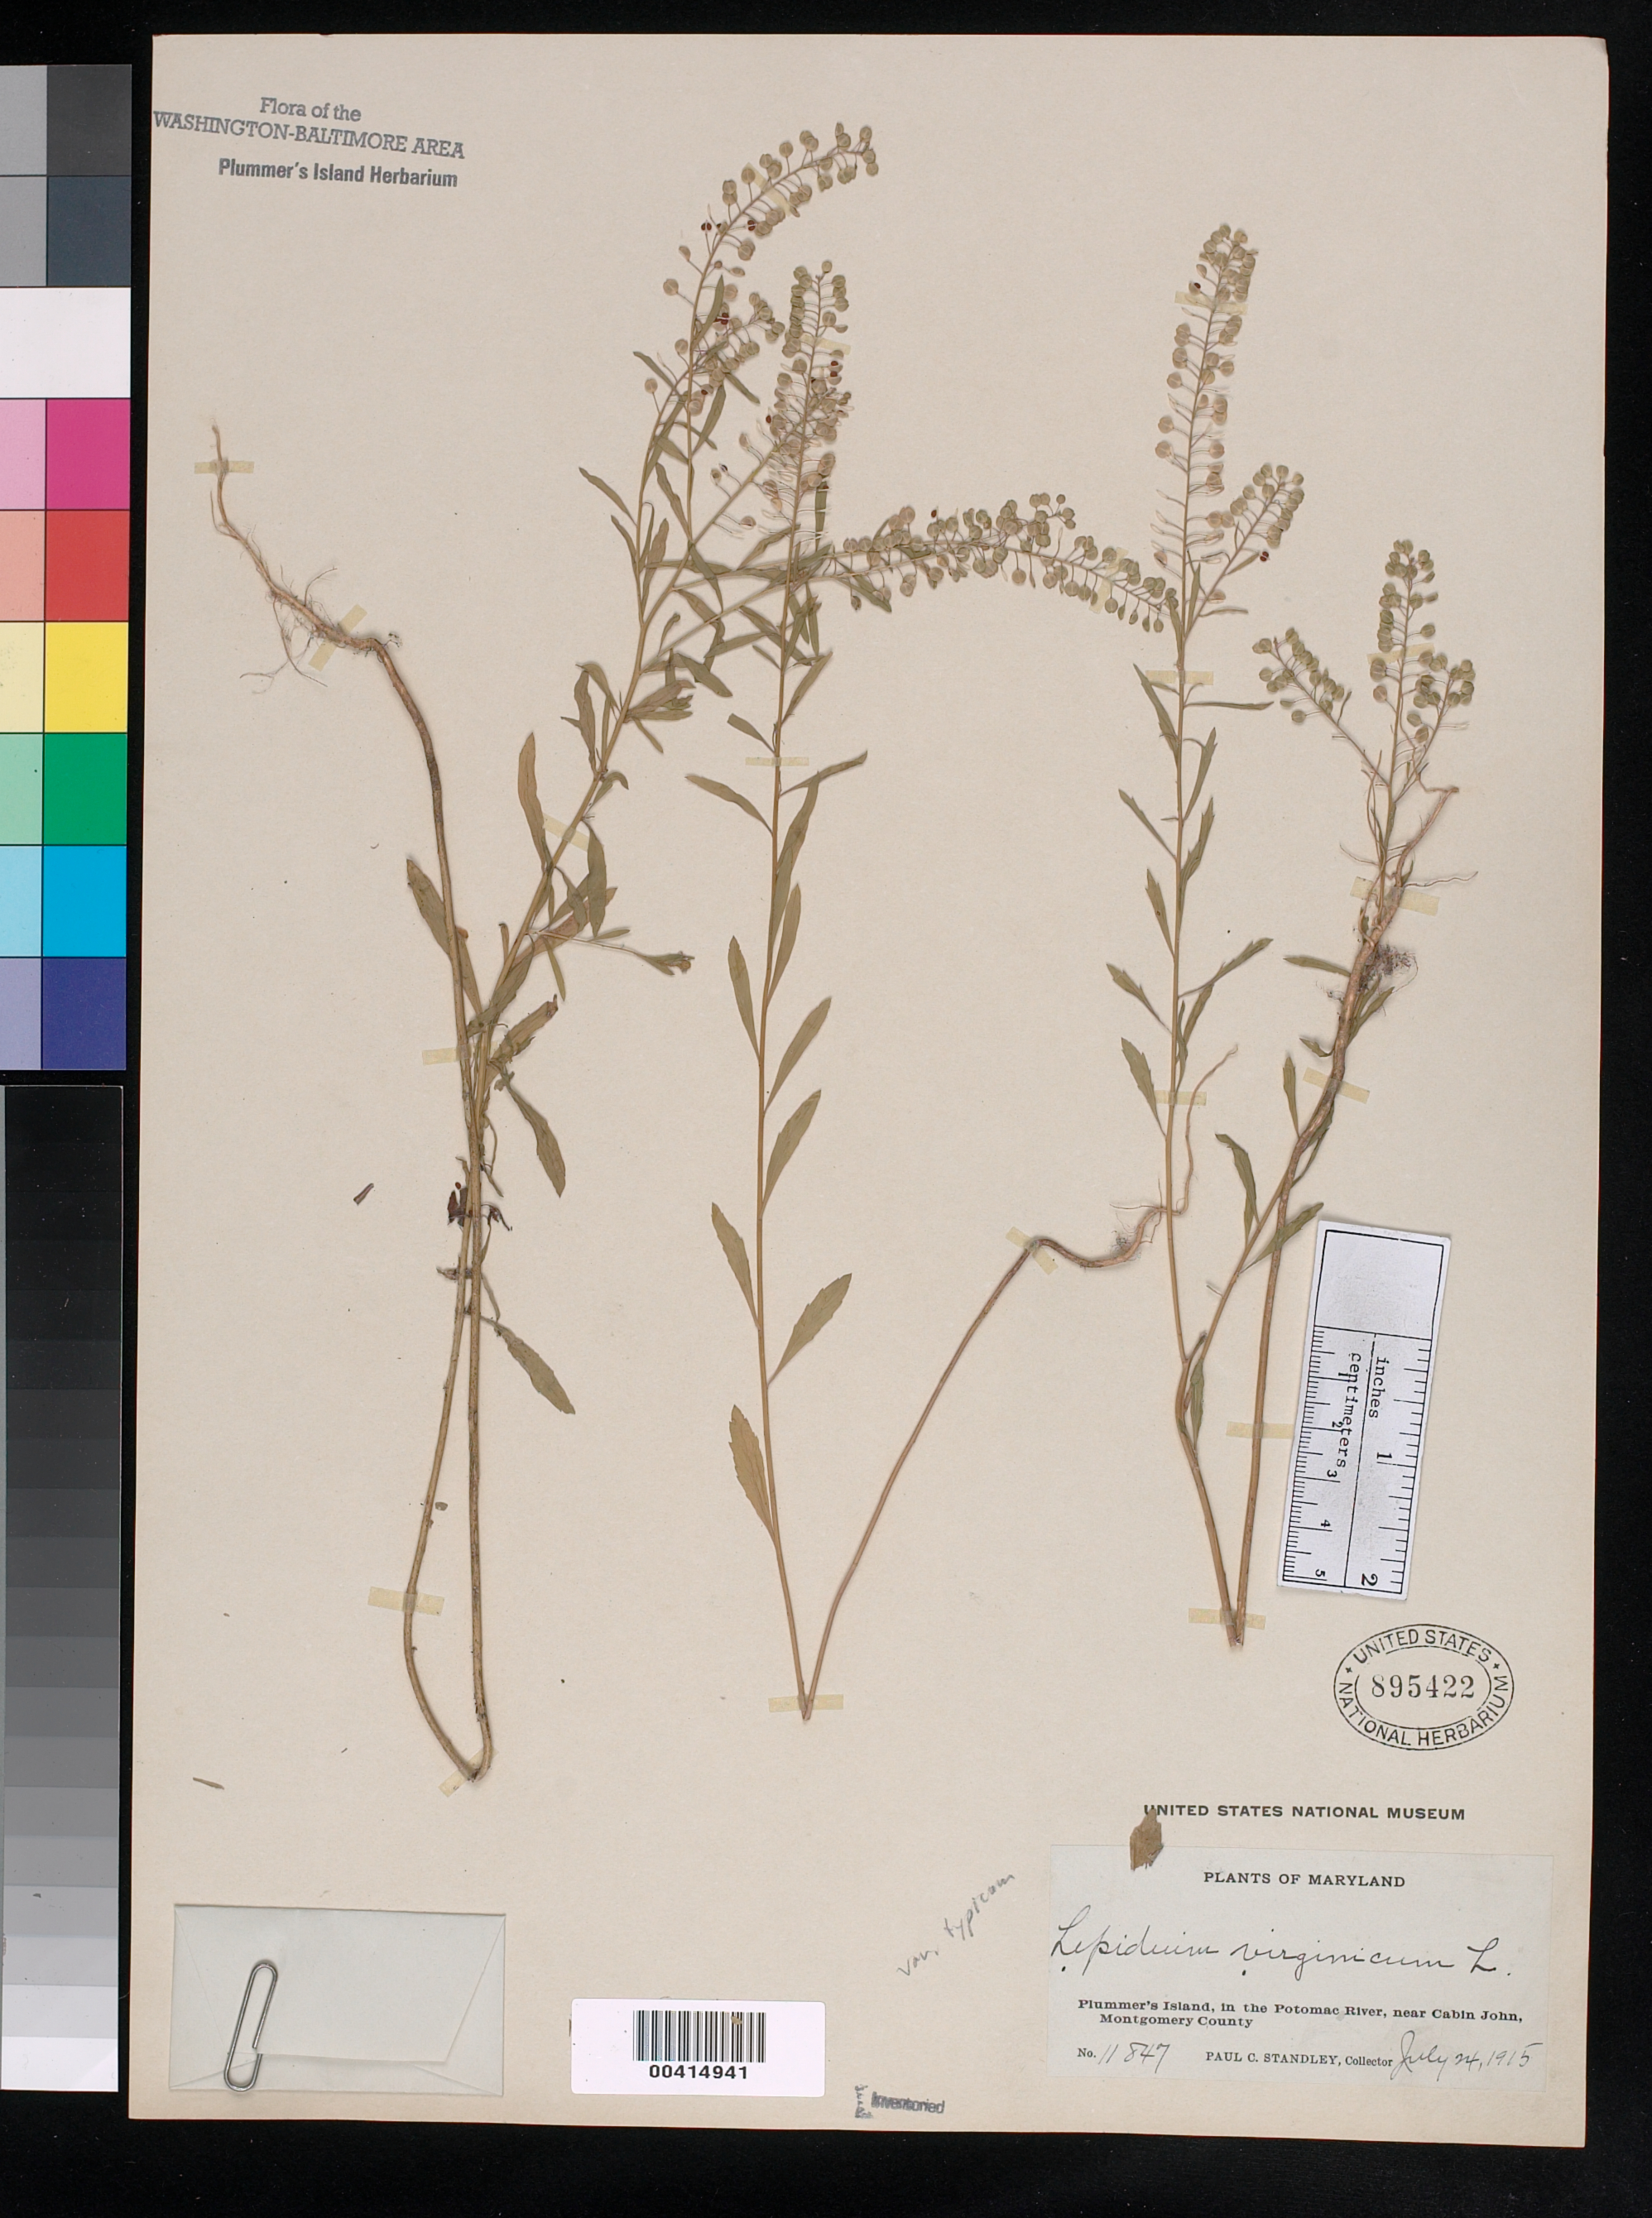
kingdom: Plantae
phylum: Tracheophyta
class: Magnoliopsida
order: Brassicales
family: Brassicaceae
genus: Lepidium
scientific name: Lepidium virginicum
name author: L.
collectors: P. C. Standley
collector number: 11847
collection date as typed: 24 Jul 1915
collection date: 1915-07-24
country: United States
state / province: Maryland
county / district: Montgomery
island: Plummers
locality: Plummer's Island C. & O. Canal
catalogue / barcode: US 895422